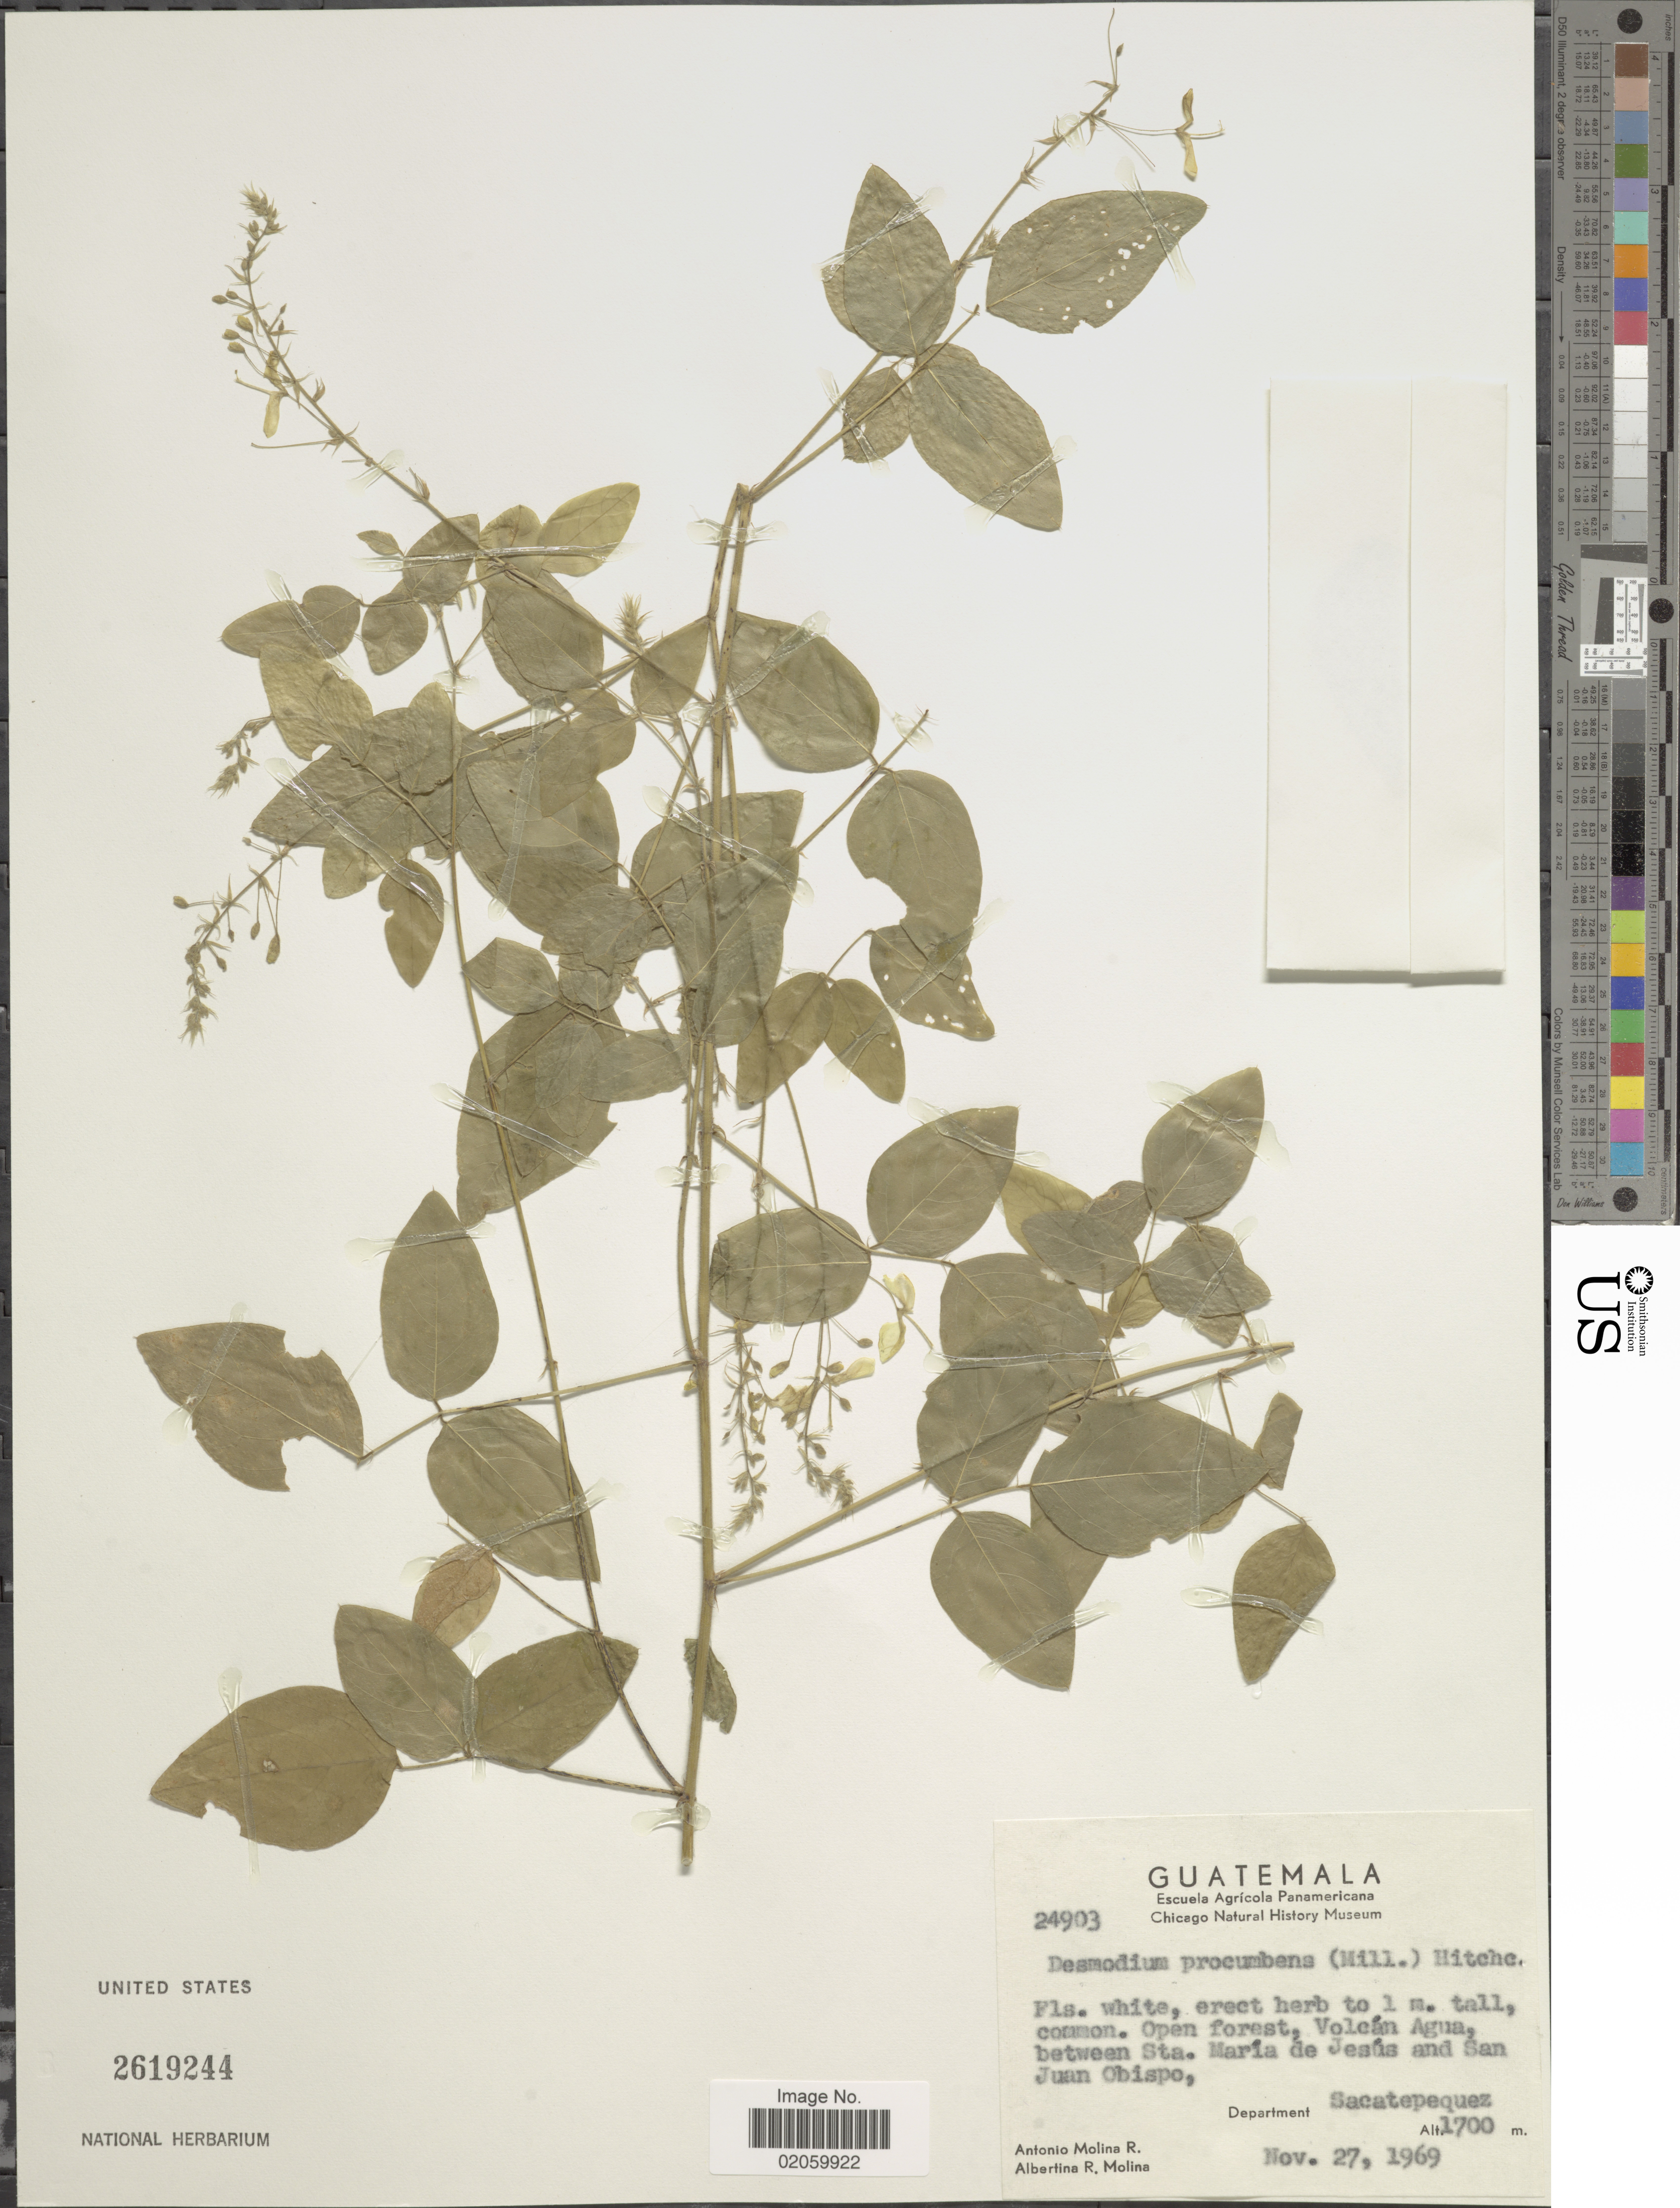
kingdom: Plantae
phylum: Tracheophyta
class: Magnoliopsida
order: Fabales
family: Fabaceae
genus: Desmodium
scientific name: Desmodium procumbens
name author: (Mill.) Hitchc.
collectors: A. Molina R. & A. R. Molina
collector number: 24903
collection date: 1969-11-27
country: Guatemala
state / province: Sacatepéquez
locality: Volcan Agua, between Sta. Maria de jesus and San Juan Obispo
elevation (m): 1700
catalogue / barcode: US 2619244